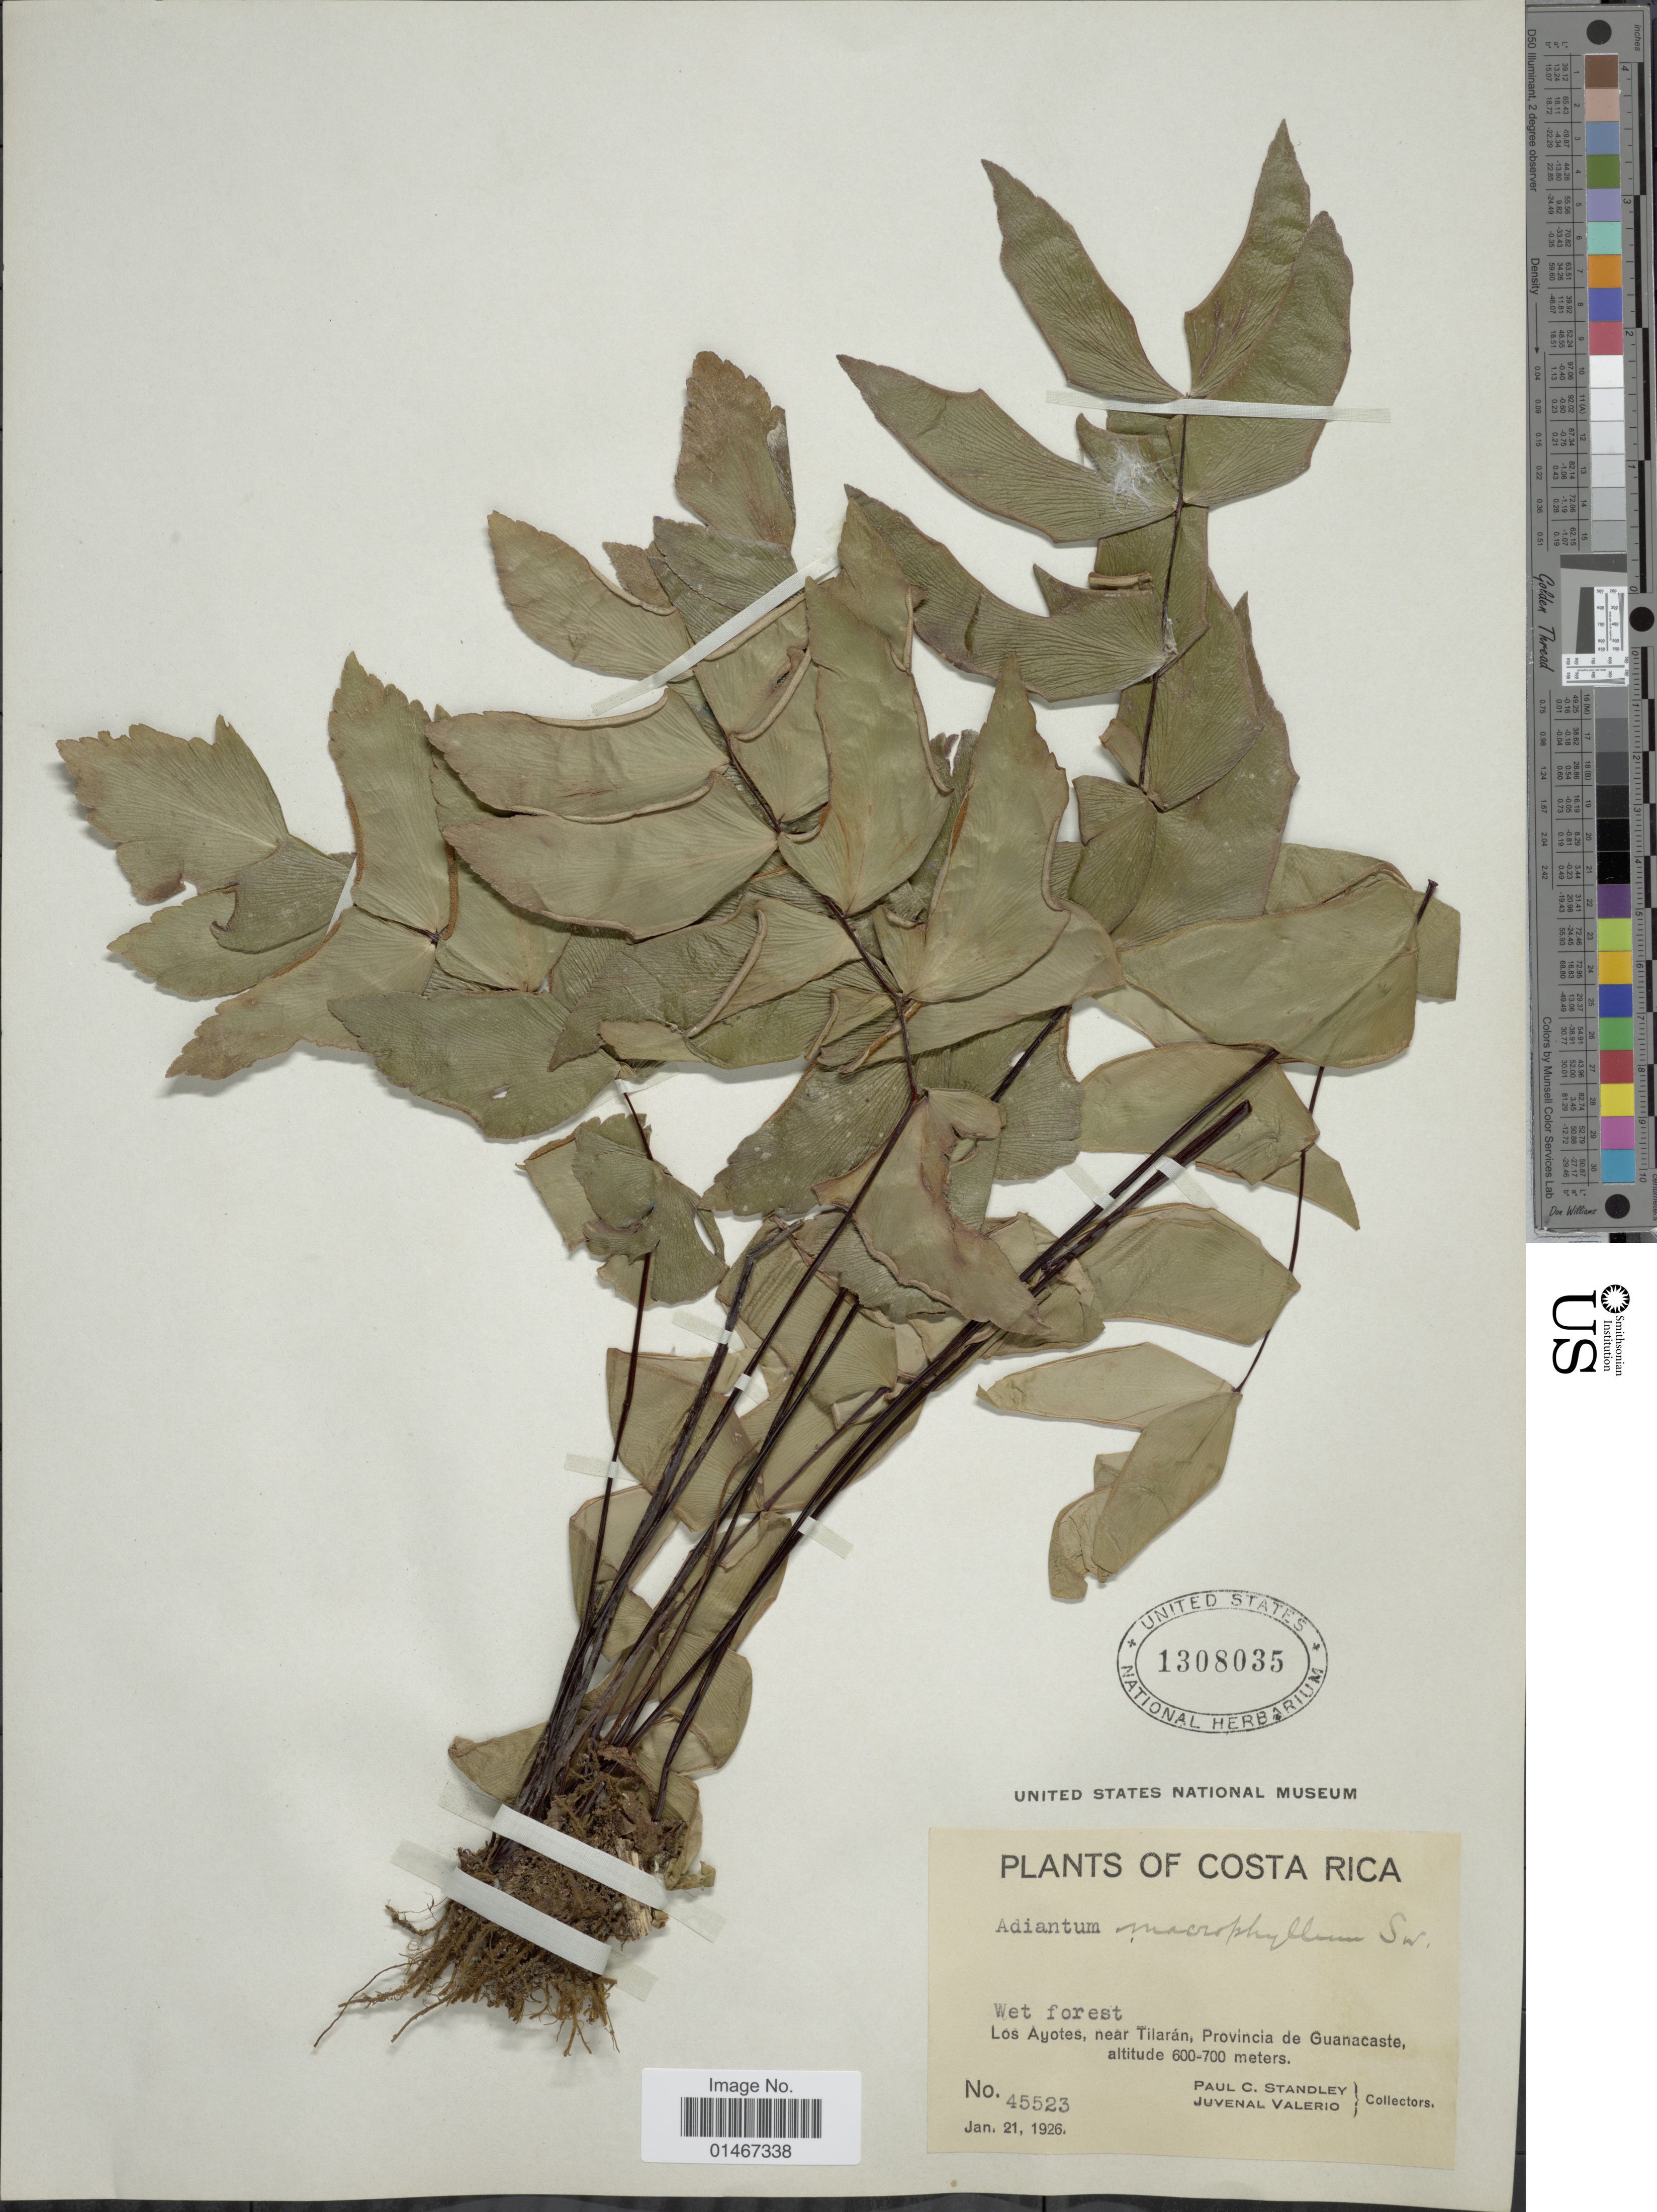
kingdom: Plantae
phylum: Tracheophyta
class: Polypodiopsida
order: Polypodiales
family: Pteridaceae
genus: Adiantum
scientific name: Adiantum macrophyllum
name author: Sw.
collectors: P. C. Standley & J. Valerio R.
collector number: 45523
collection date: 1926-01-21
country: Costa Rica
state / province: Guanacaste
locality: Los Ayotes, near Tilaran, Provincia de Guanacaste.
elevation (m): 600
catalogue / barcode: US 1308035